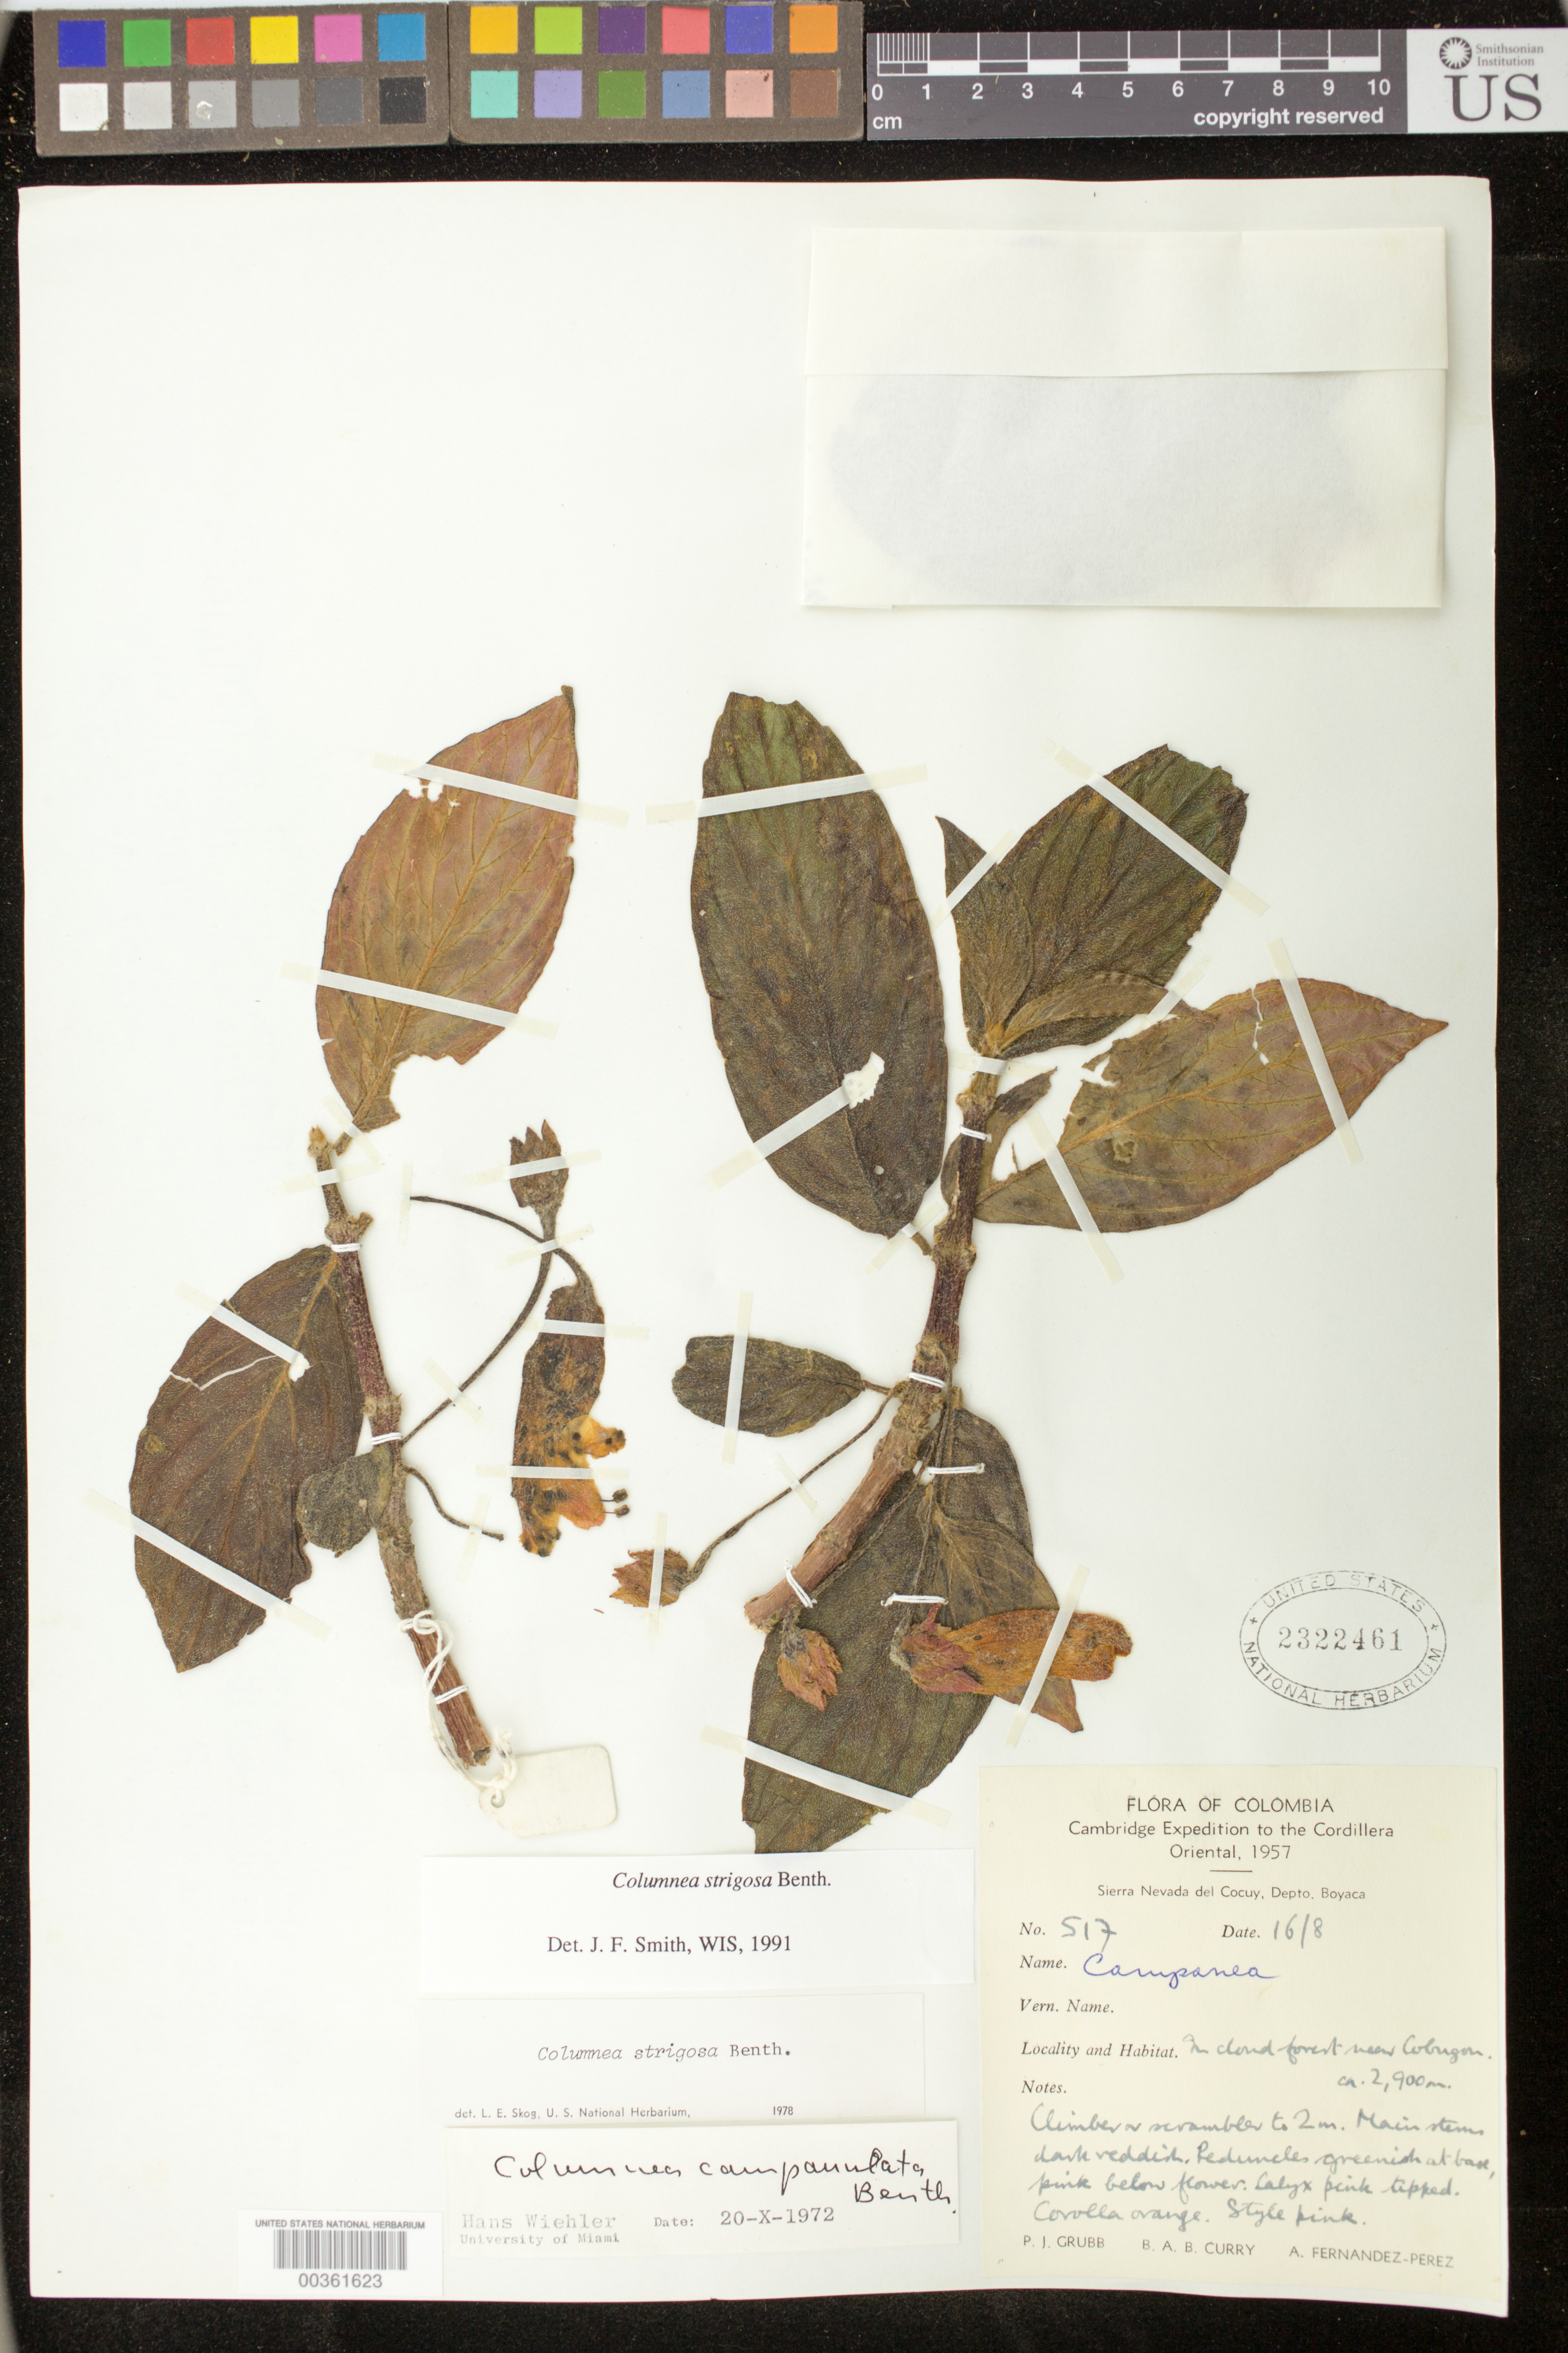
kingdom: Plantae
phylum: Tracheophyta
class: Magnoliopsida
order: Lamiales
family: Gesneriaceae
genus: Columnea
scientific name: Columnea strigosa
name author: Benth.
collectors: P. J. Grubb, B. Curry & A. Fernández-Pérez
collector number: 517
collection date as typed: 16 Aug 1957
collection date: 1957-08-16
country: Colombia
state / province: Boyacá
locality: Sierra Nevada del Cocuy, near Cobigon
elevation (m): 2900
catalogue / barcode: US 2322461